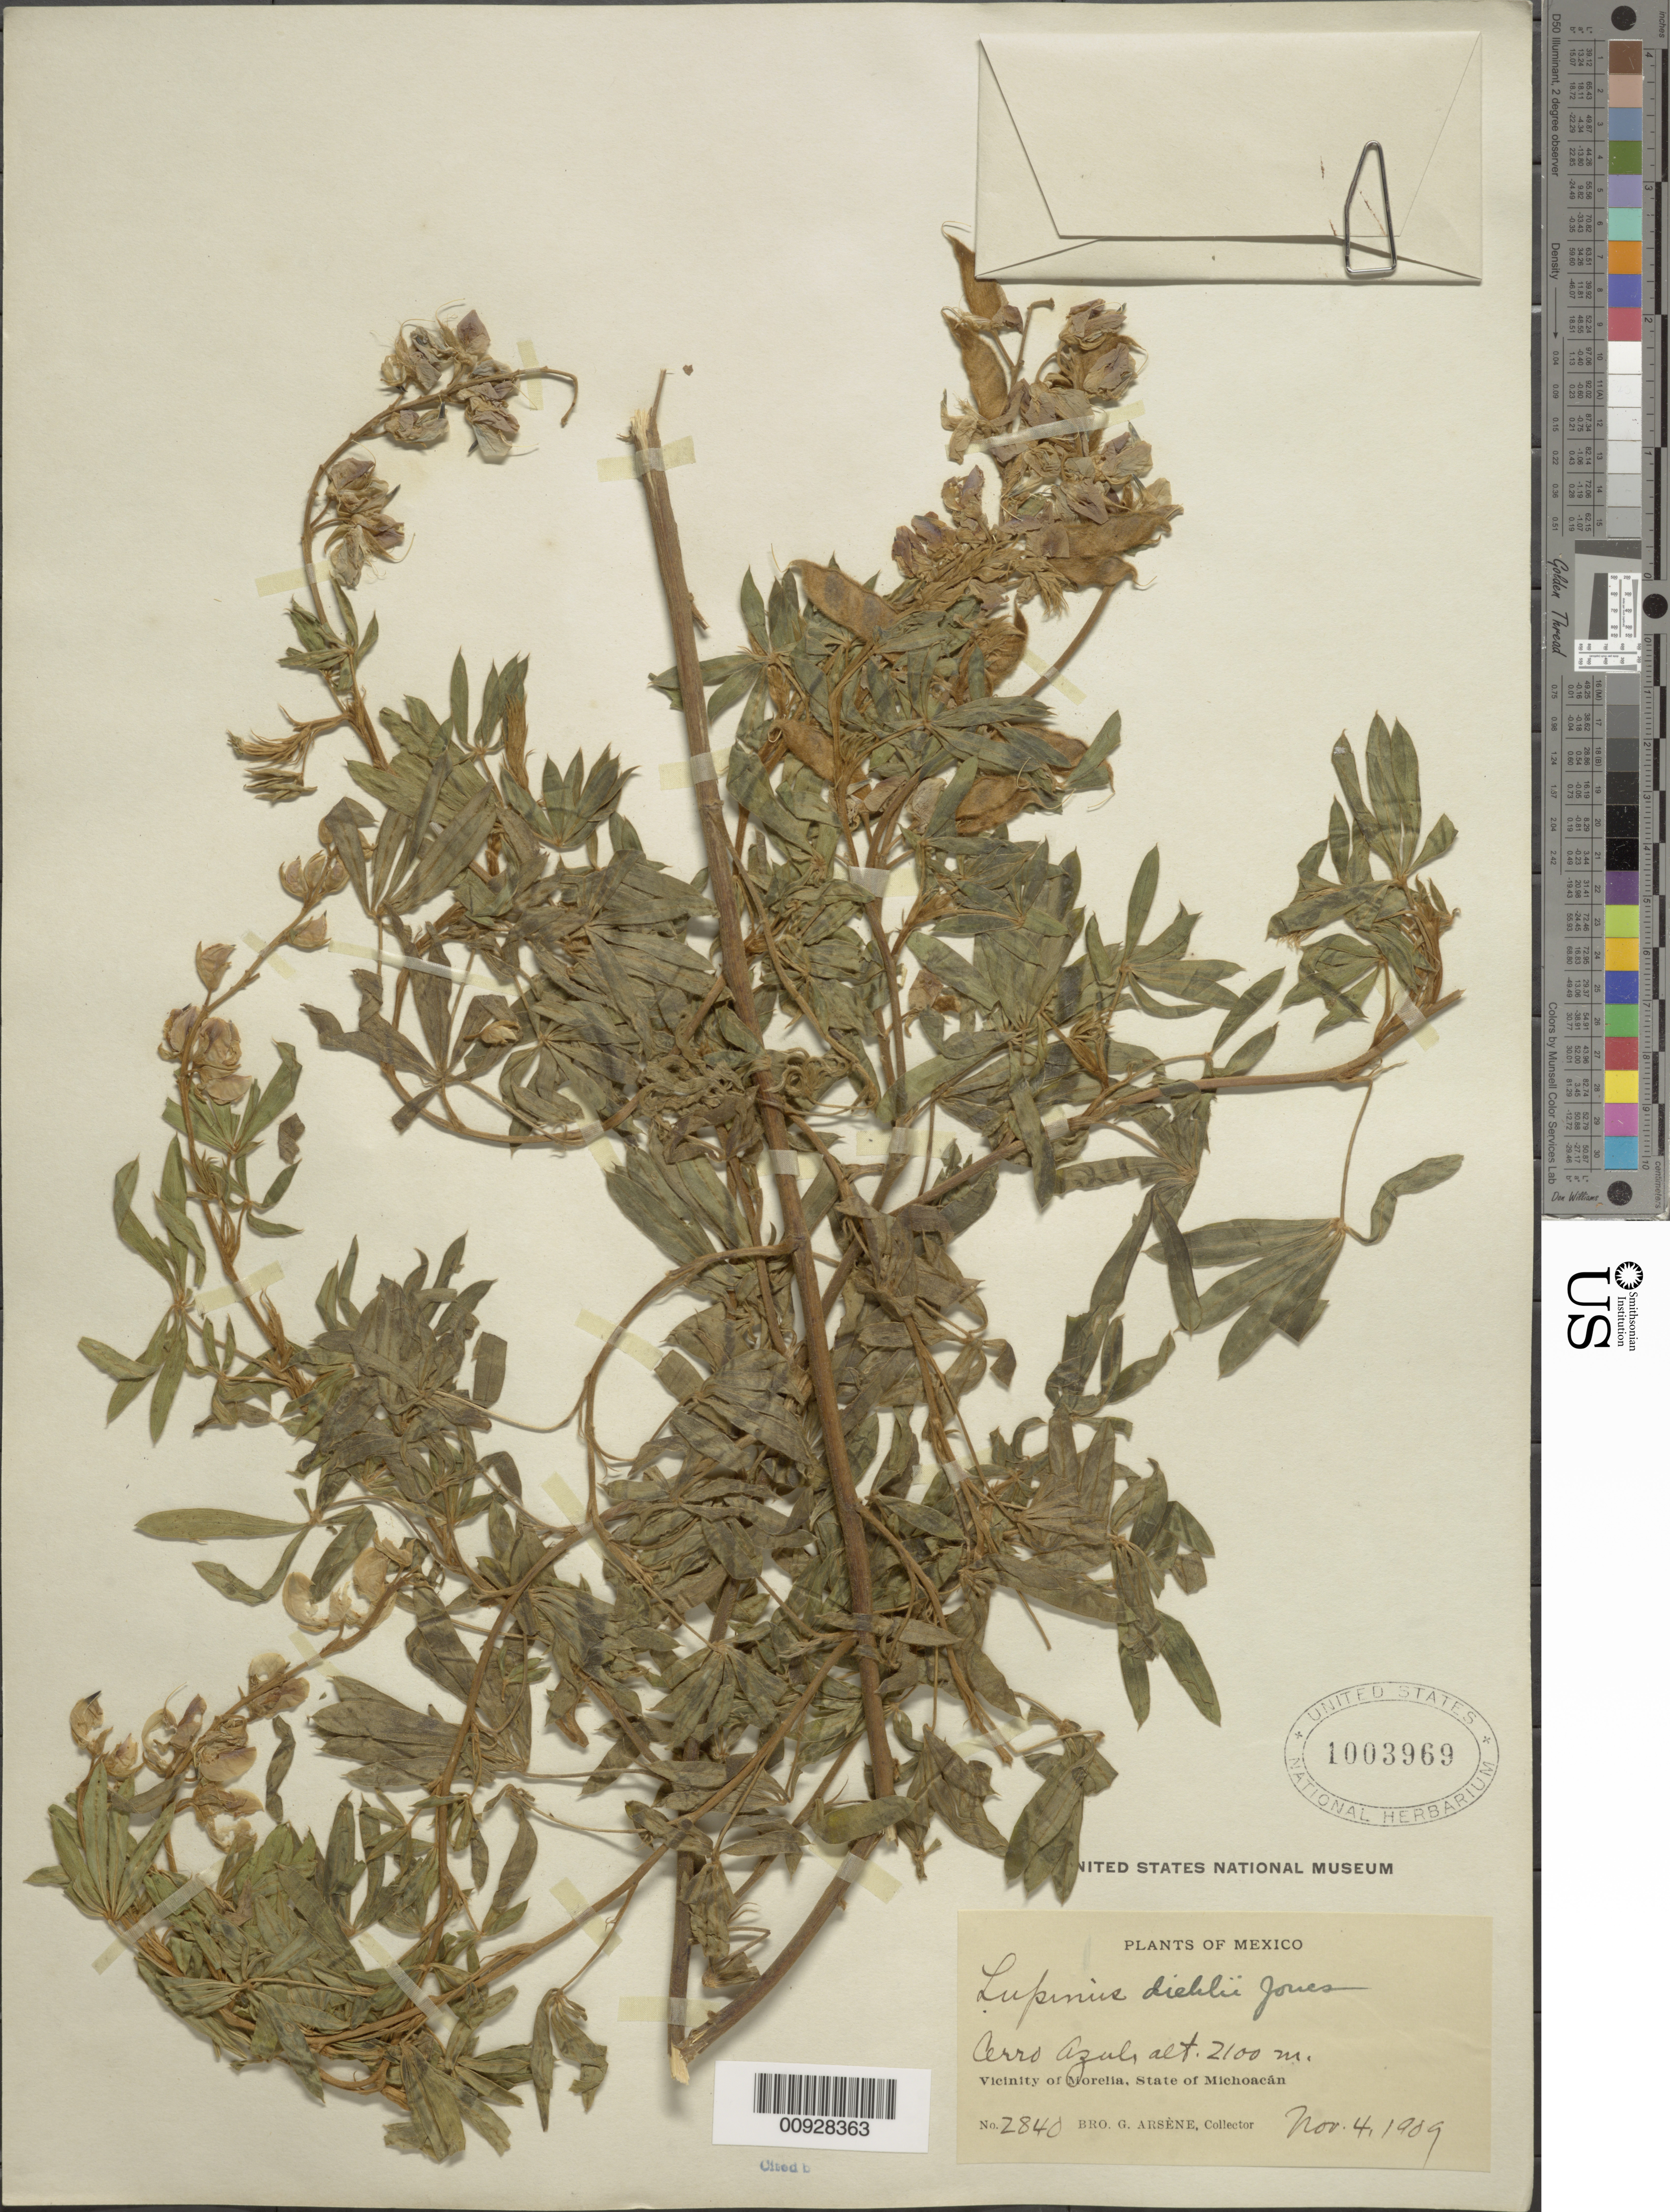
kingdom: Plantae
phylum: Tracheophyta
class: Magnoliopsida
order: Fabales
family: Fabaceae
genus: Lupinus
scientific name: Lupinus diehlii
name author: M.E. Jones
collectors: Bro. G. Arsène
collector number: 2840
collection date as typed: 04 Nov 1909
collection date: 1909-11-04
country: Mexico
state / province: Michoacán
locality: Cerro Azul. Vicinity of Morelia, State of Michoacán.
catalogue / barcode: US 1003969